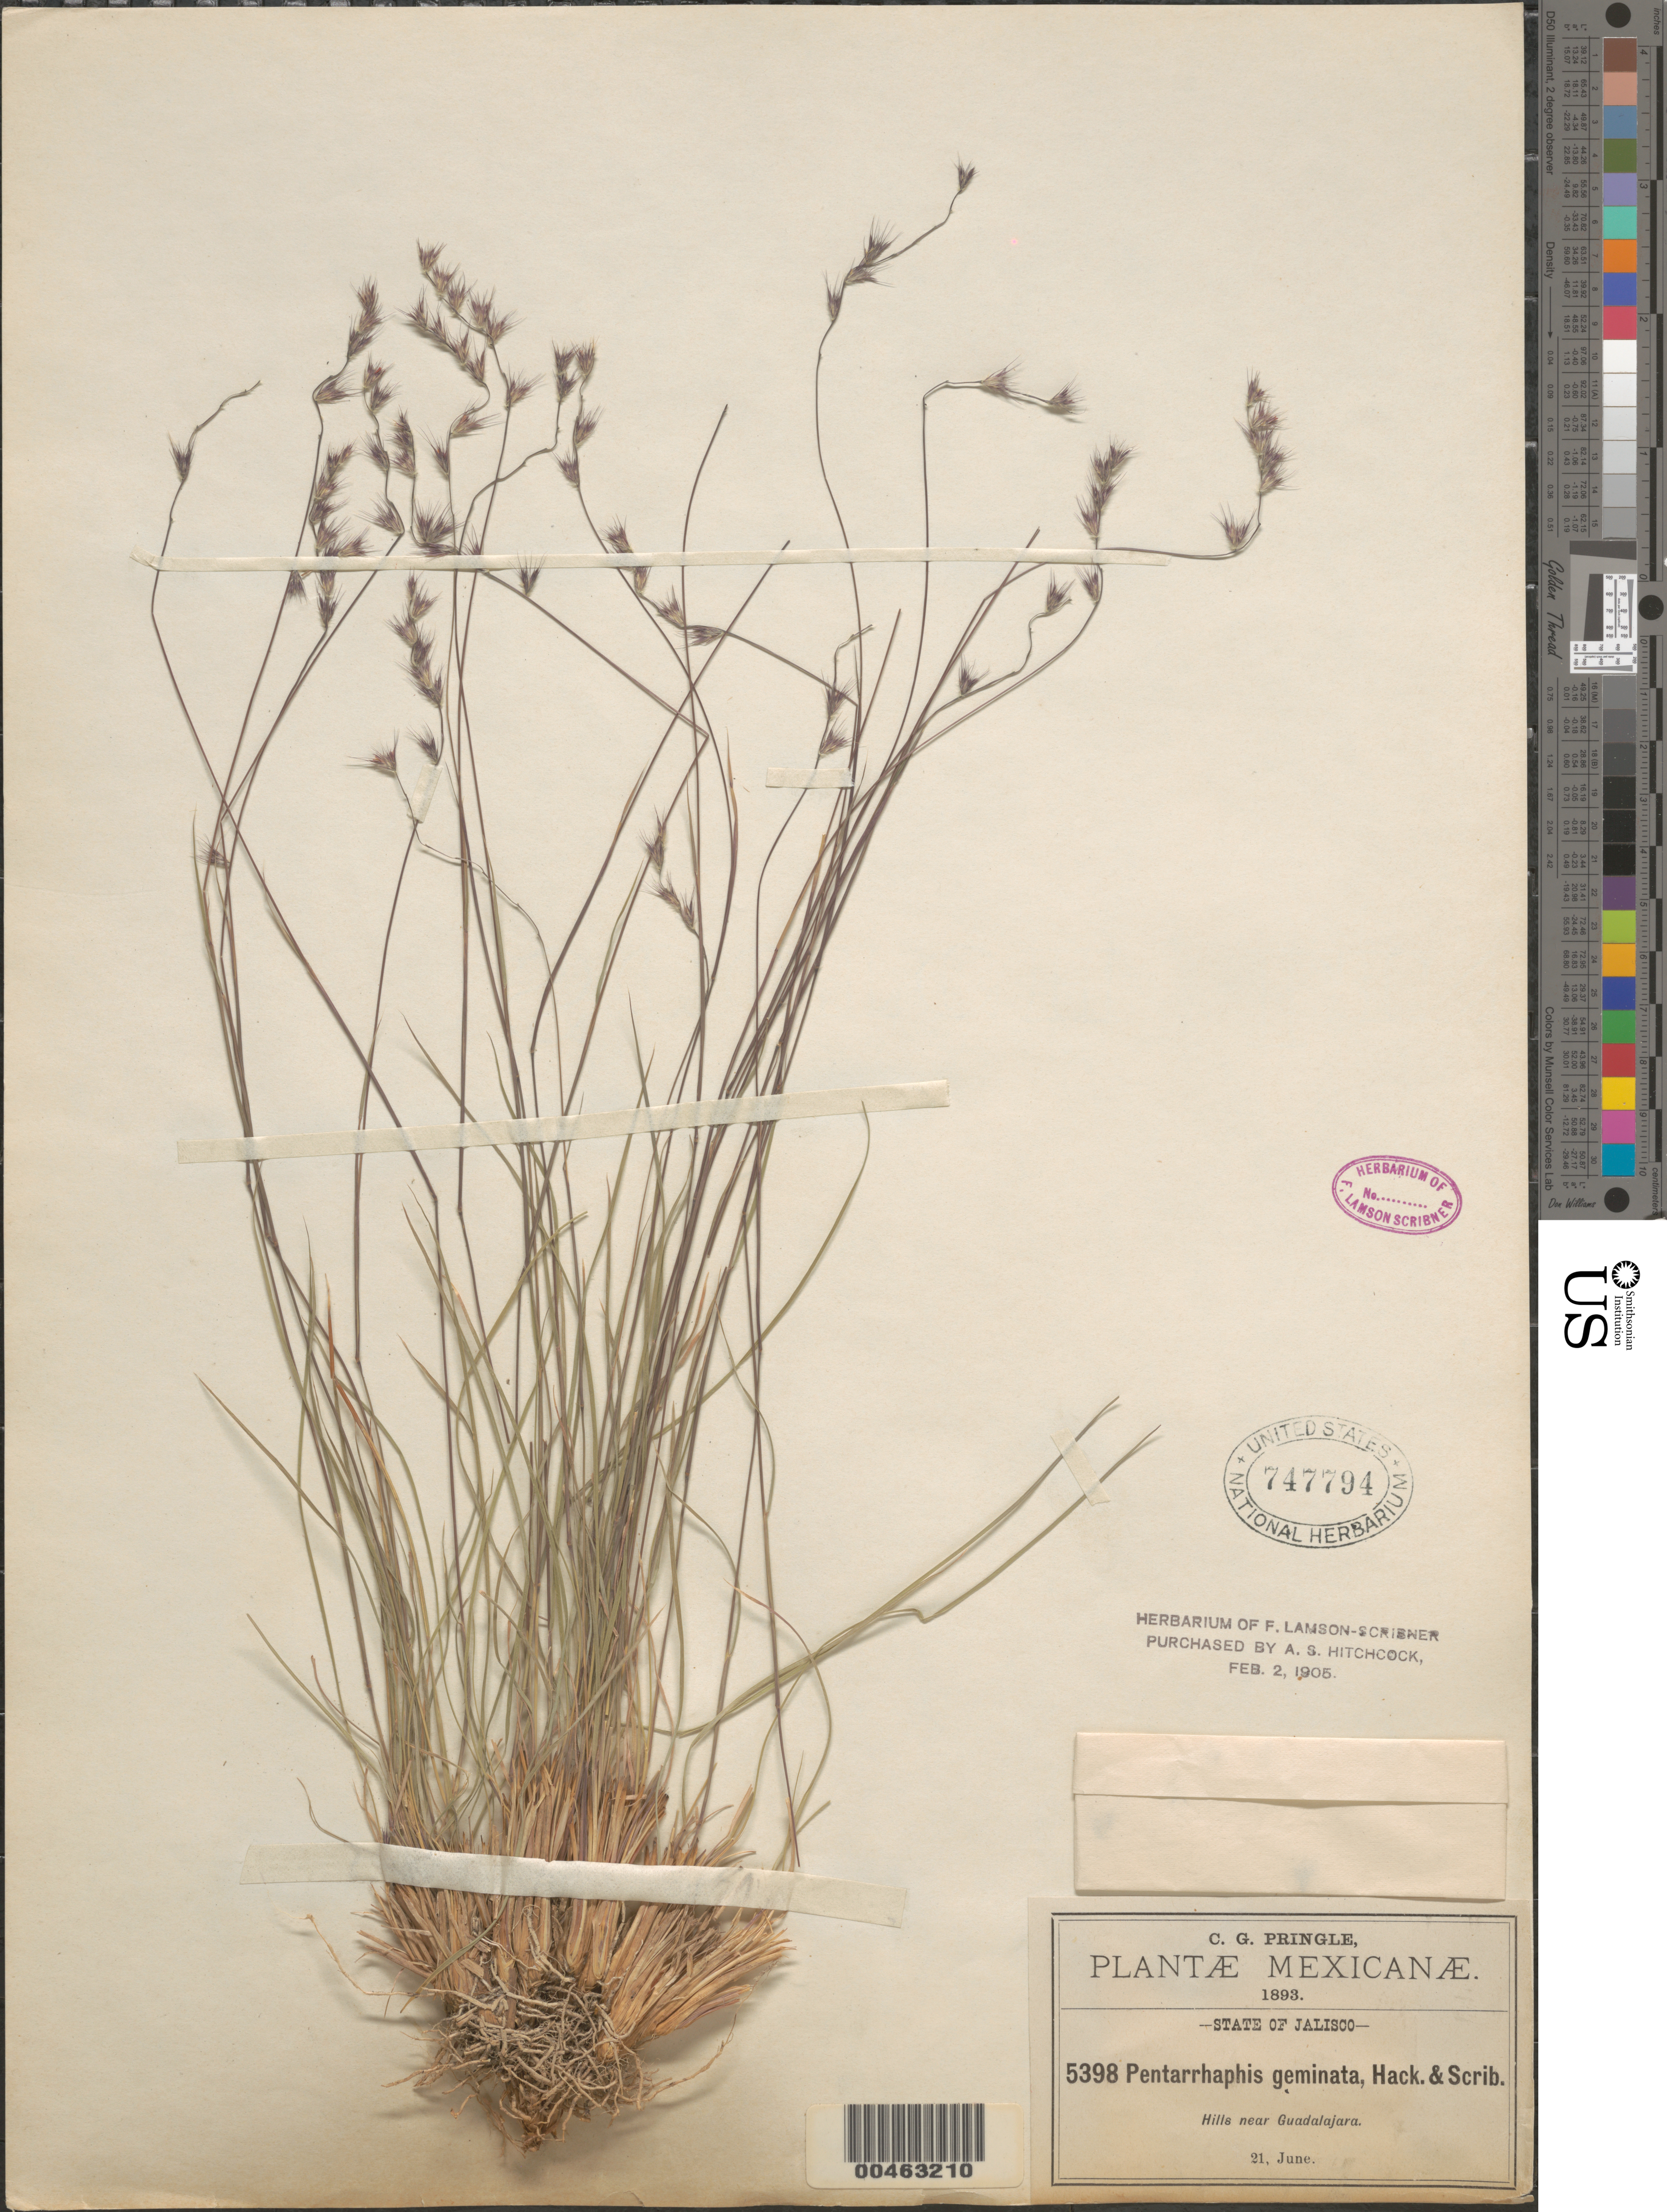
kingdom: Plantae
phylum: Tracheophyta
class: Liliopsida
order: Poales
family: Poaceae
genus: Pentarrhaphis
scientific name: Pentarrhaphis polymorphus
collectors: C. G. Pringle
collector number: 5398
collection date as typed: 21 Jun 1893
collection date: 1893-06-21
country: Mexico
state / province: Jalisco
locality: Near Guadalajara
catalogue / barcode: US 747794